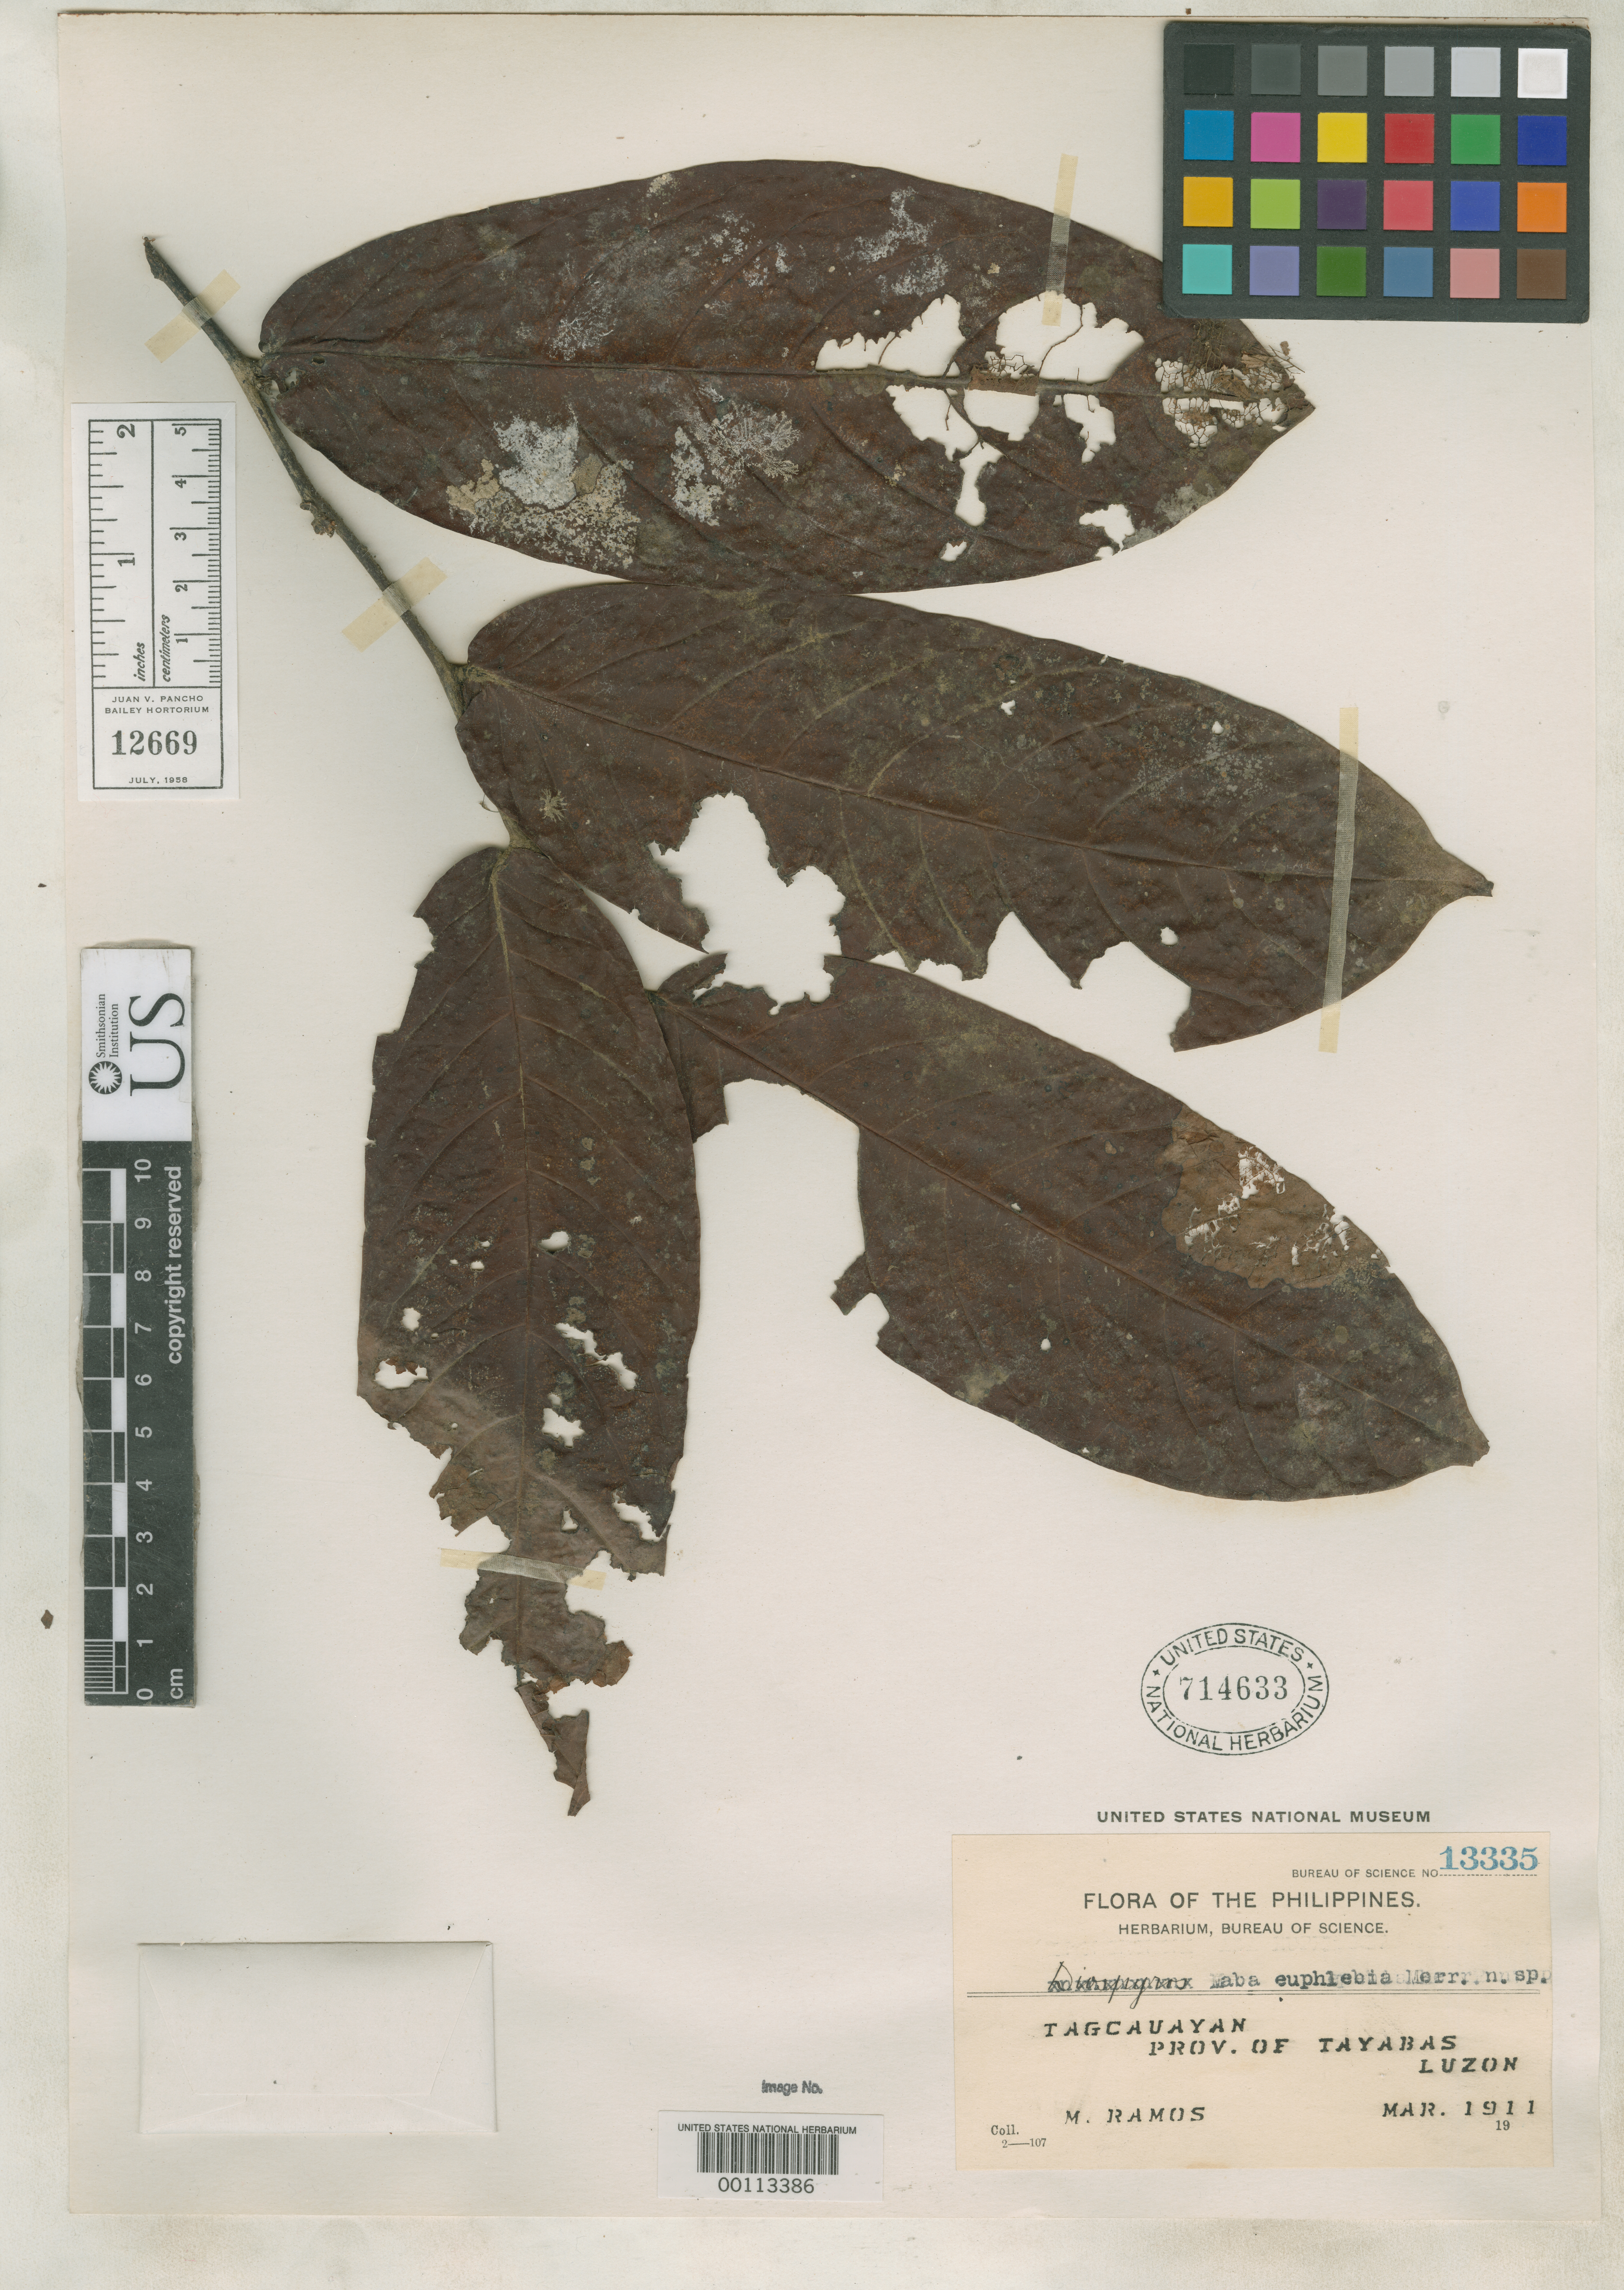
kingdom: Plantae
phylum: Tracheophyta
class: Magnoliopsida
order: Ericales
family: Ebenaceae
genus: Maba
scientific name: Maba euphlebia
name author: Merr.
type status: Isotype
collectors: M. Ramos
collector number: Bur. Sci. 13335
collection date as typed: Mar 1911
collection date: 1911-03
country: Philippines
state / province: Calabarzon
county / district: Quezon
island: Luzon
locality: Tagcauayan.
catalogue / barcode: US 714633